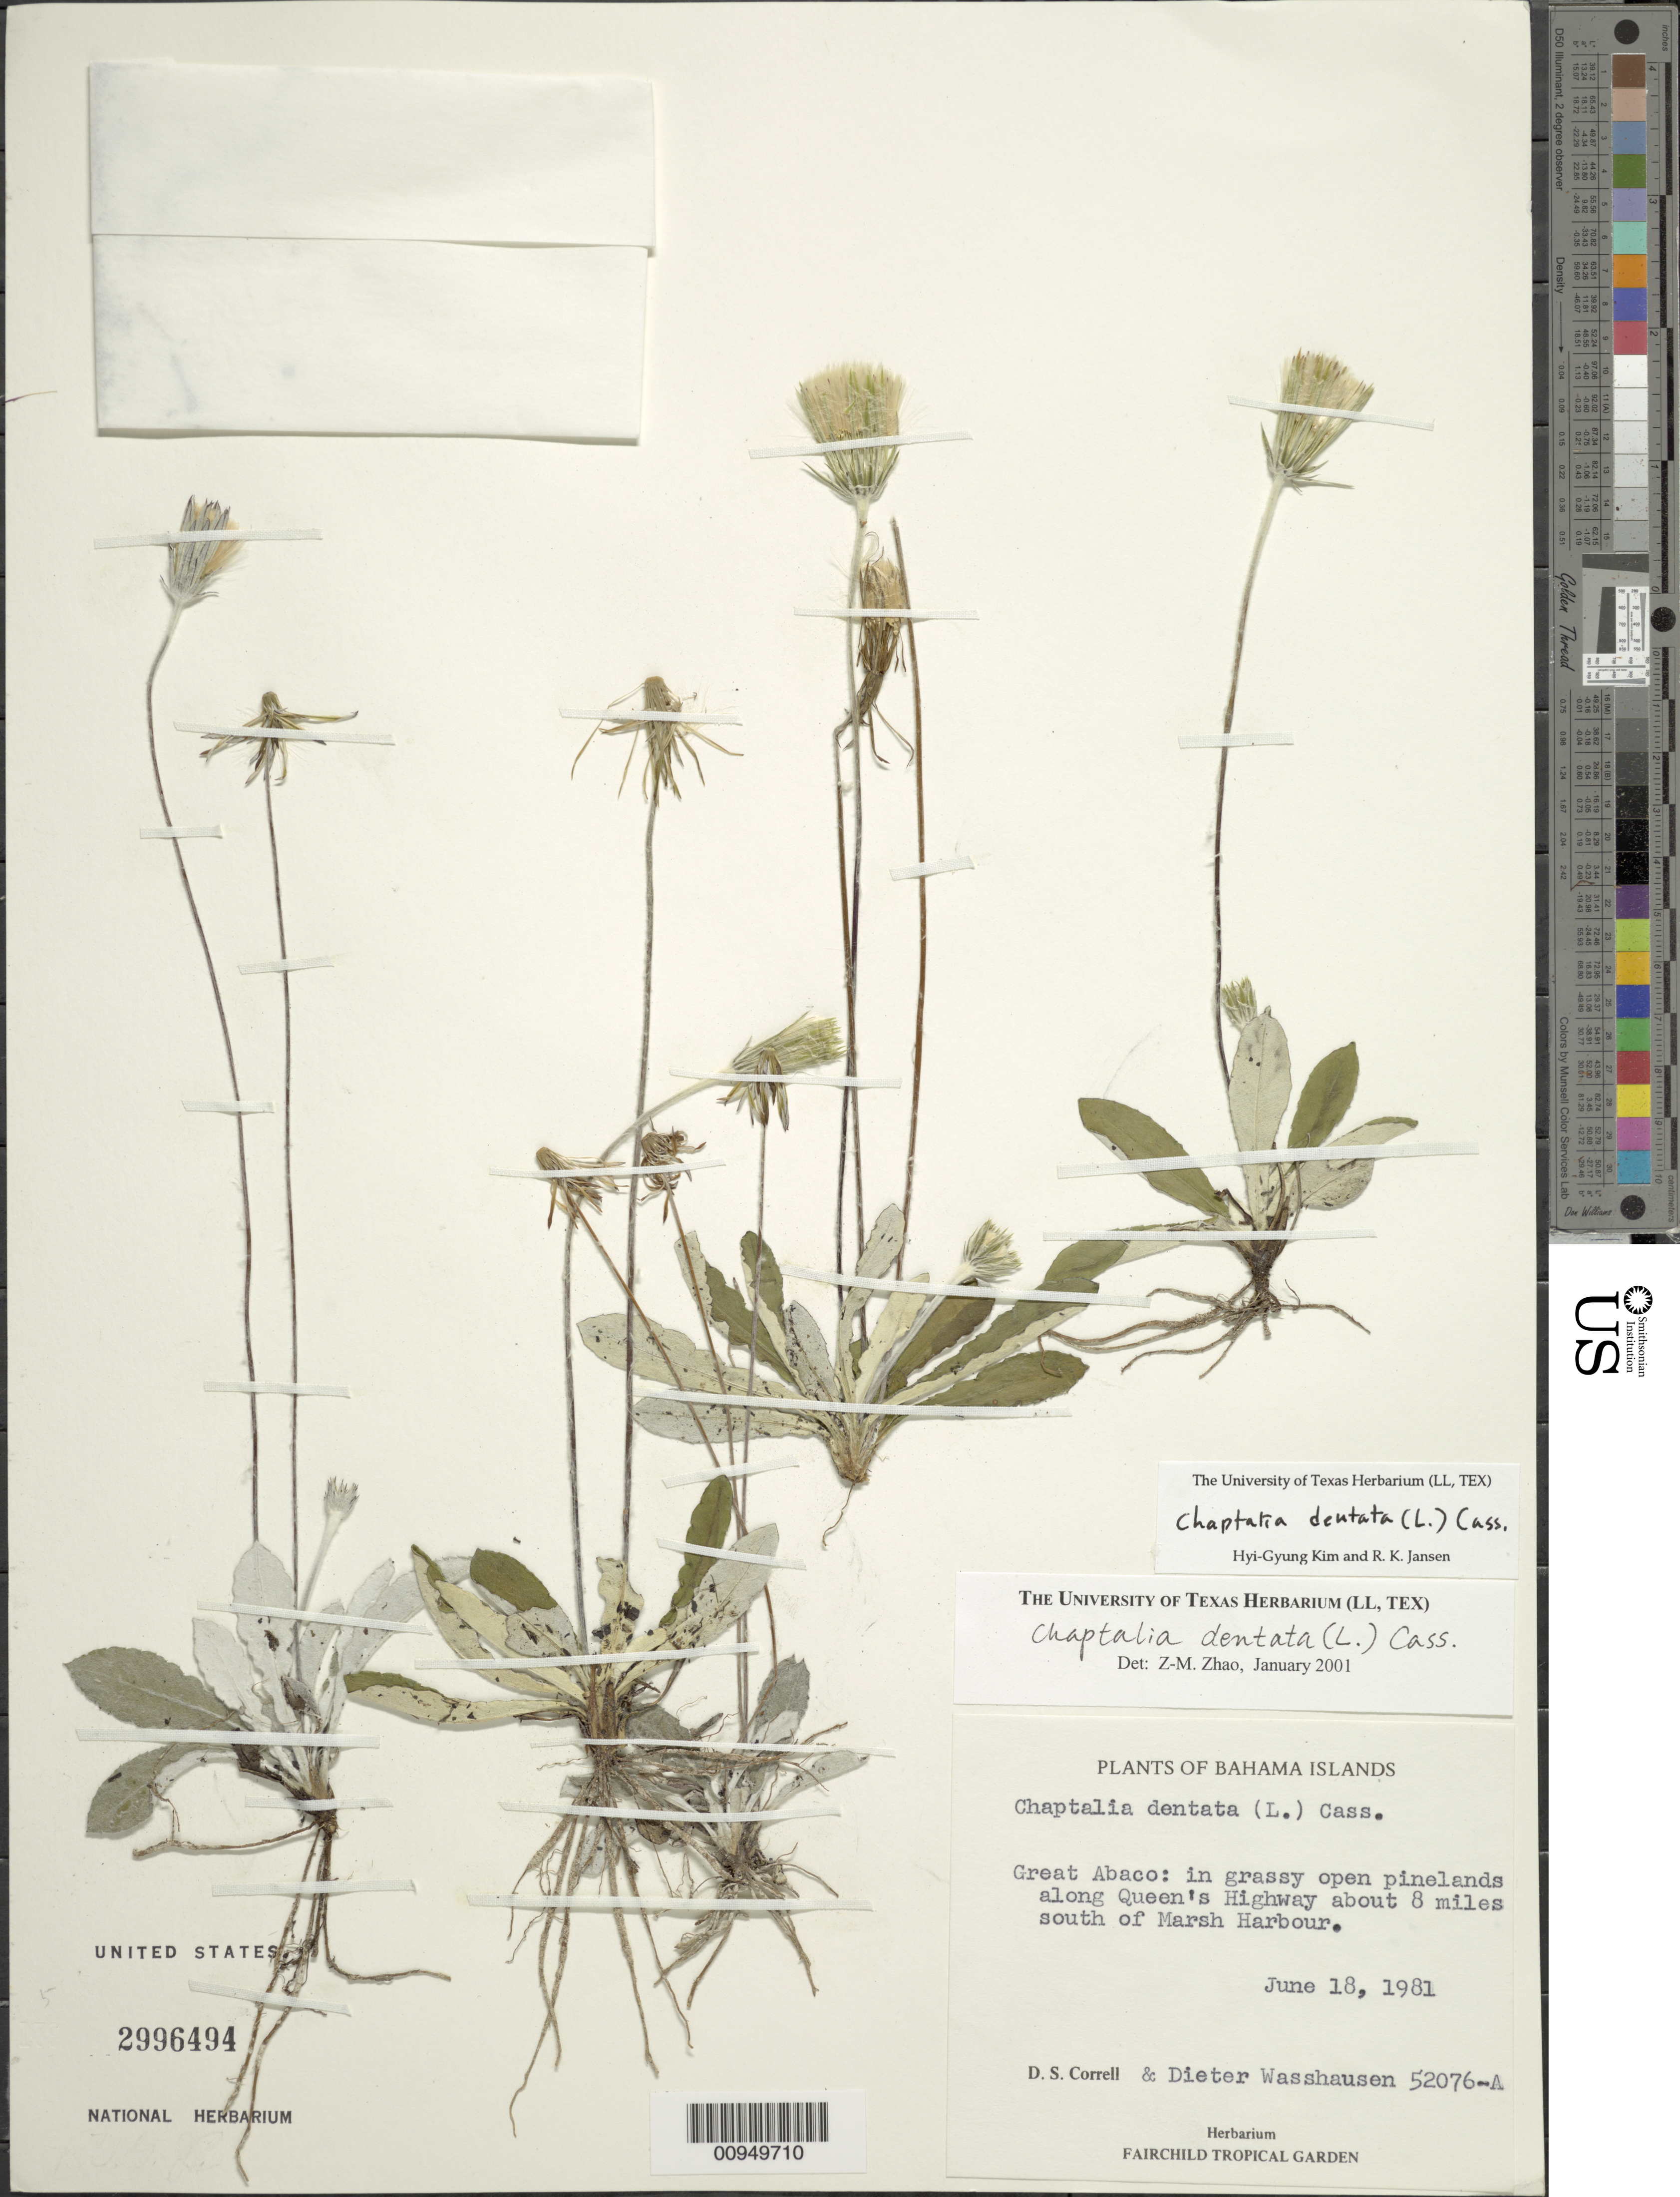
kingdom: Plantae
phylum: Tracheophyta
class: Magnoliopsida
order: Asterales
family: Asteraceae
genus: Chaptalia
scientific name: Chaptalia dentata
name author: (L.) Cass.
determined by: Zhao, Z. M.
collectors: D. S. Correll & D. C. Wasshausen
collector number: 52076A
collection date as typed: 18 Jun 1981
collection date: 1981-06-18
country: Bahamas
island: Great Abaco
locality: Along Queen's Highway about 8 miles S of Marsh Harbour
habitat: In grassy open pinelands along highway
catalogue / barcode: US 996494